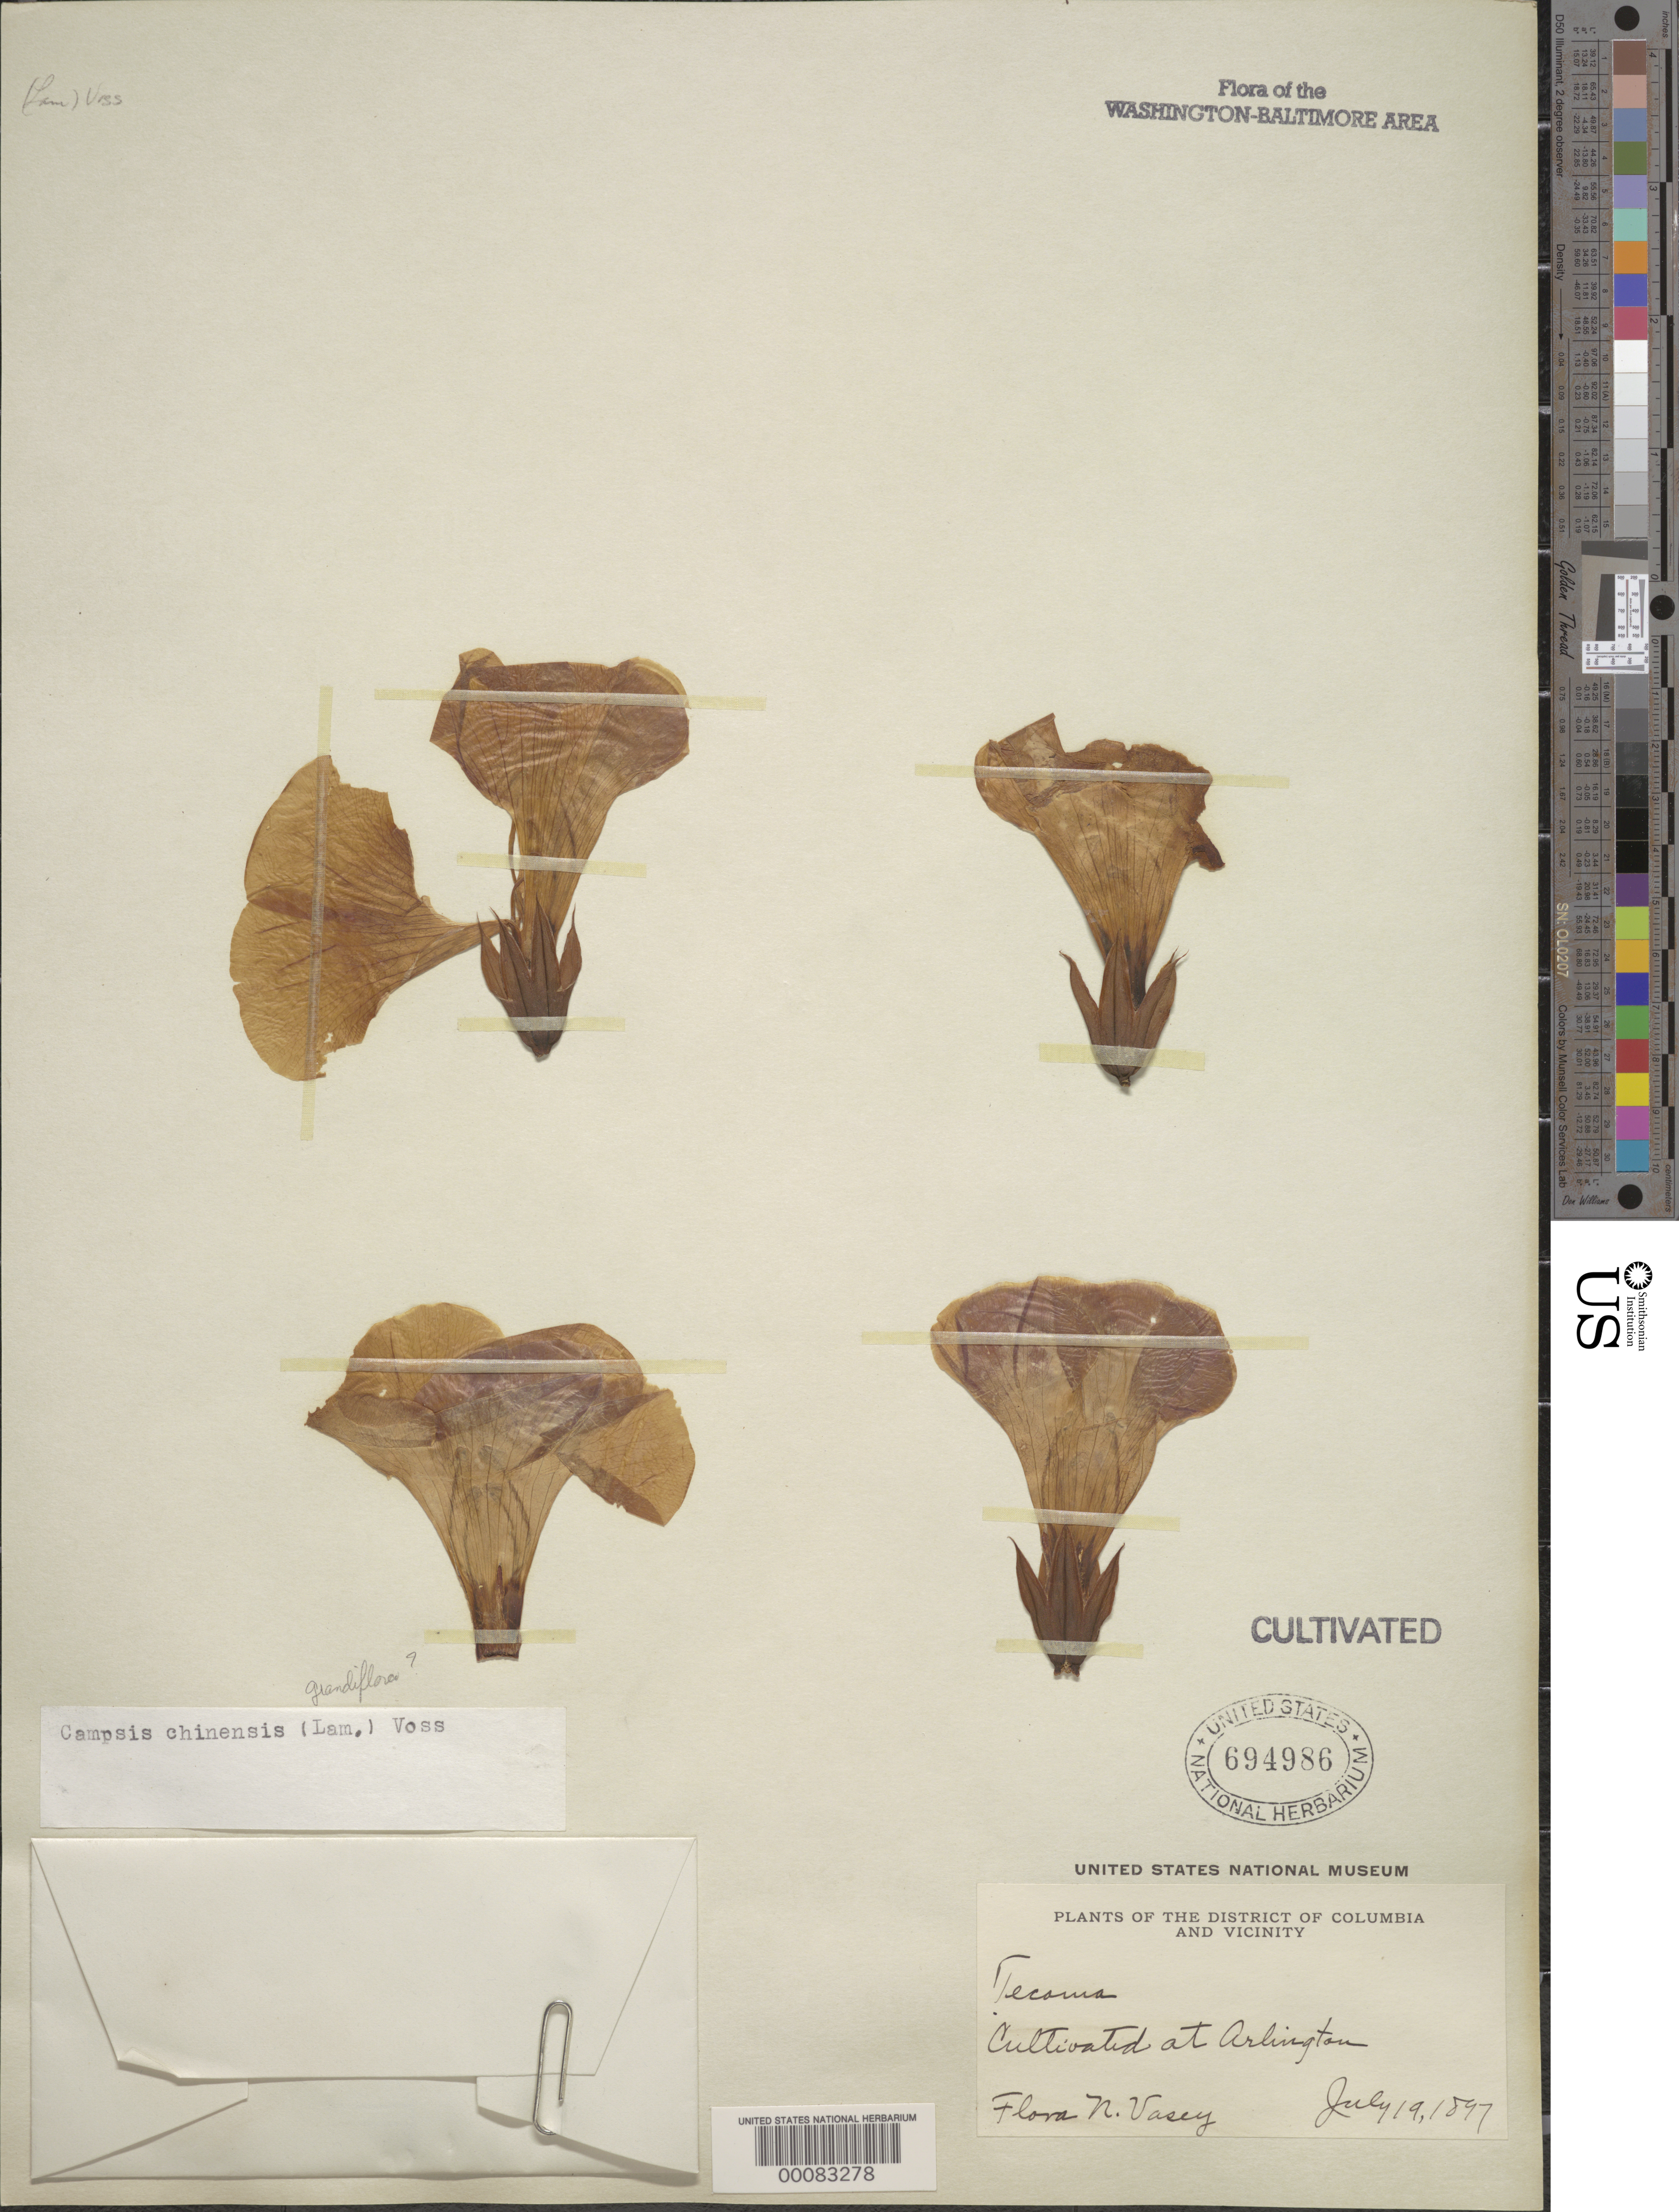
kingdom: Plantae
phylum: Tracheophyta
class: Magnoliopsida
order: Lamiales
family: Bignoniaceae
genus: Campsis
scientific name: Campsis grandiflora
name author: (L.) Seem.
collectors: F. N. Vasey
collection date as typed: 19 Jul 1897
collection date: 1897-07-19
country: United States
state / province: Virginia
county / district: Arlington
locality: Arlington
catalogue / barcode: US 694986